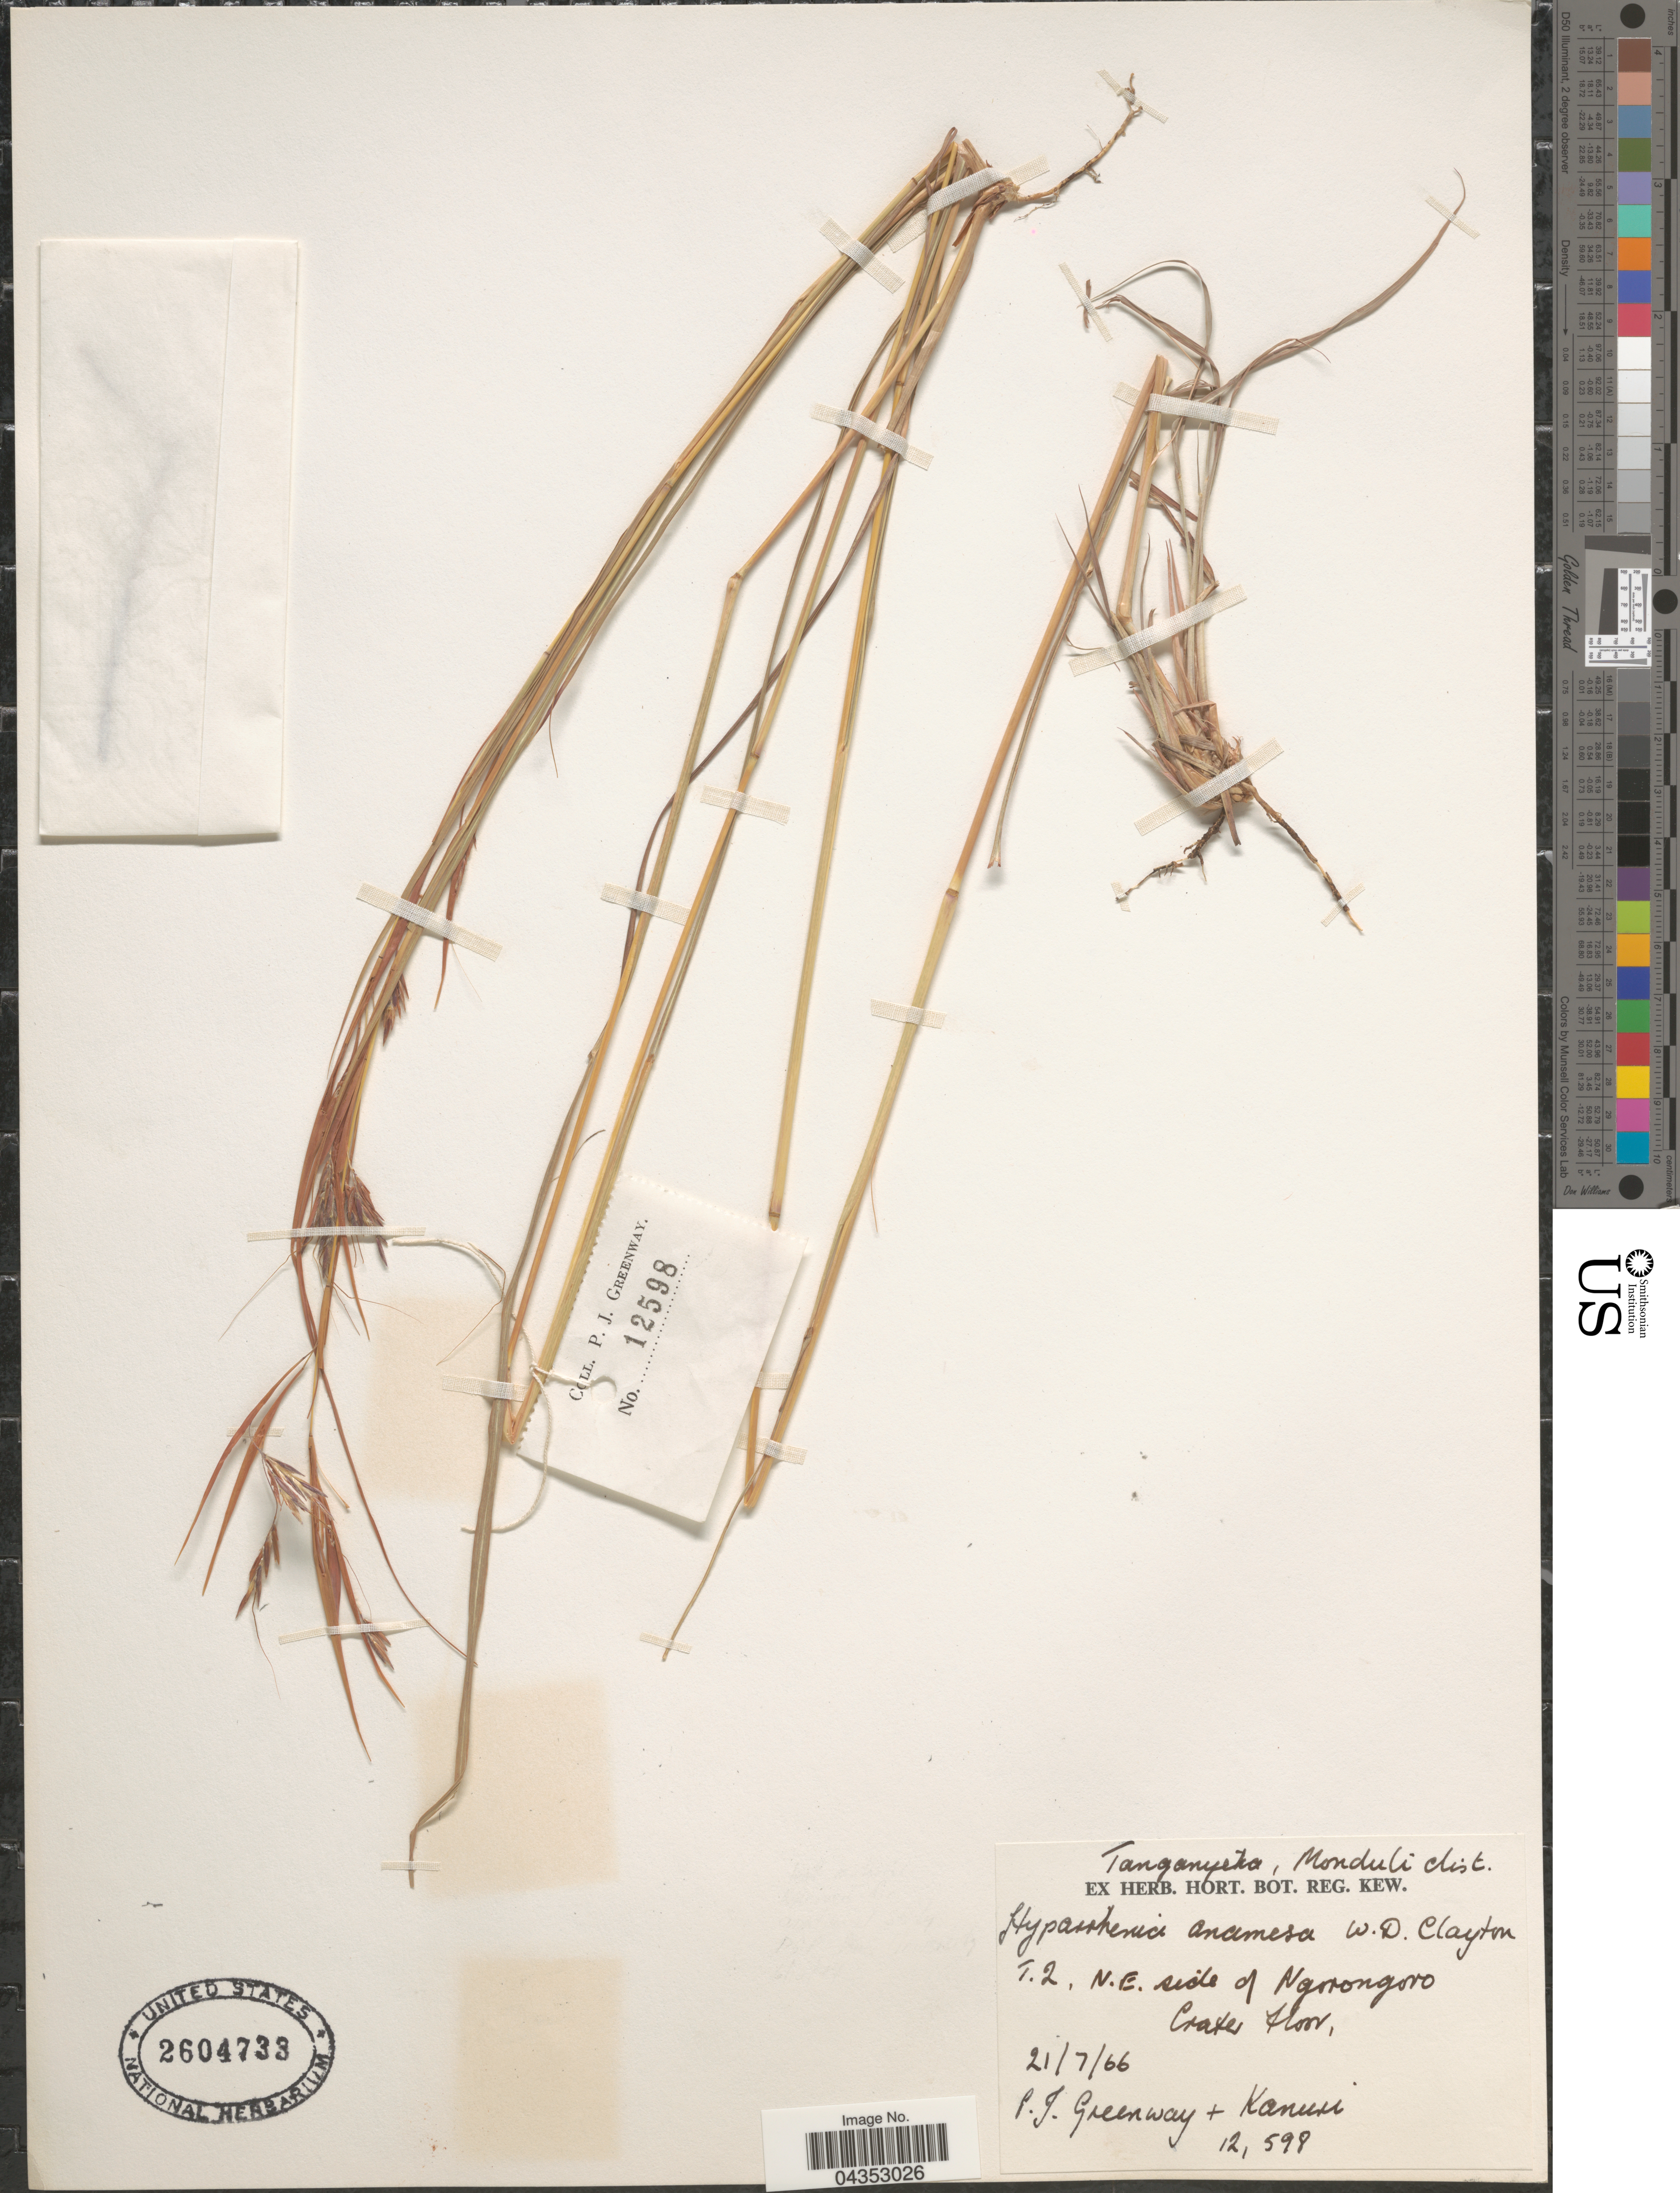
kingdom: Plantae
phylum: Tracheophyta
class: Liliopsida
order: Poales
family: Poaceae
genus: Hyparrhenia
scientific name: Hyparrhenia anamesa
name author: Clayton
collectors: P. J. Greenway & -. Kanuri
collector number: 12598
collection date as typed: Transcribed d/m/y: 21/7/66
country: Tanzania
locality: Tanganyika, Monduli dist. T.2, N.E. side of Ngorongoro. Crate Floor.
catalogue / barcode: US 2604733